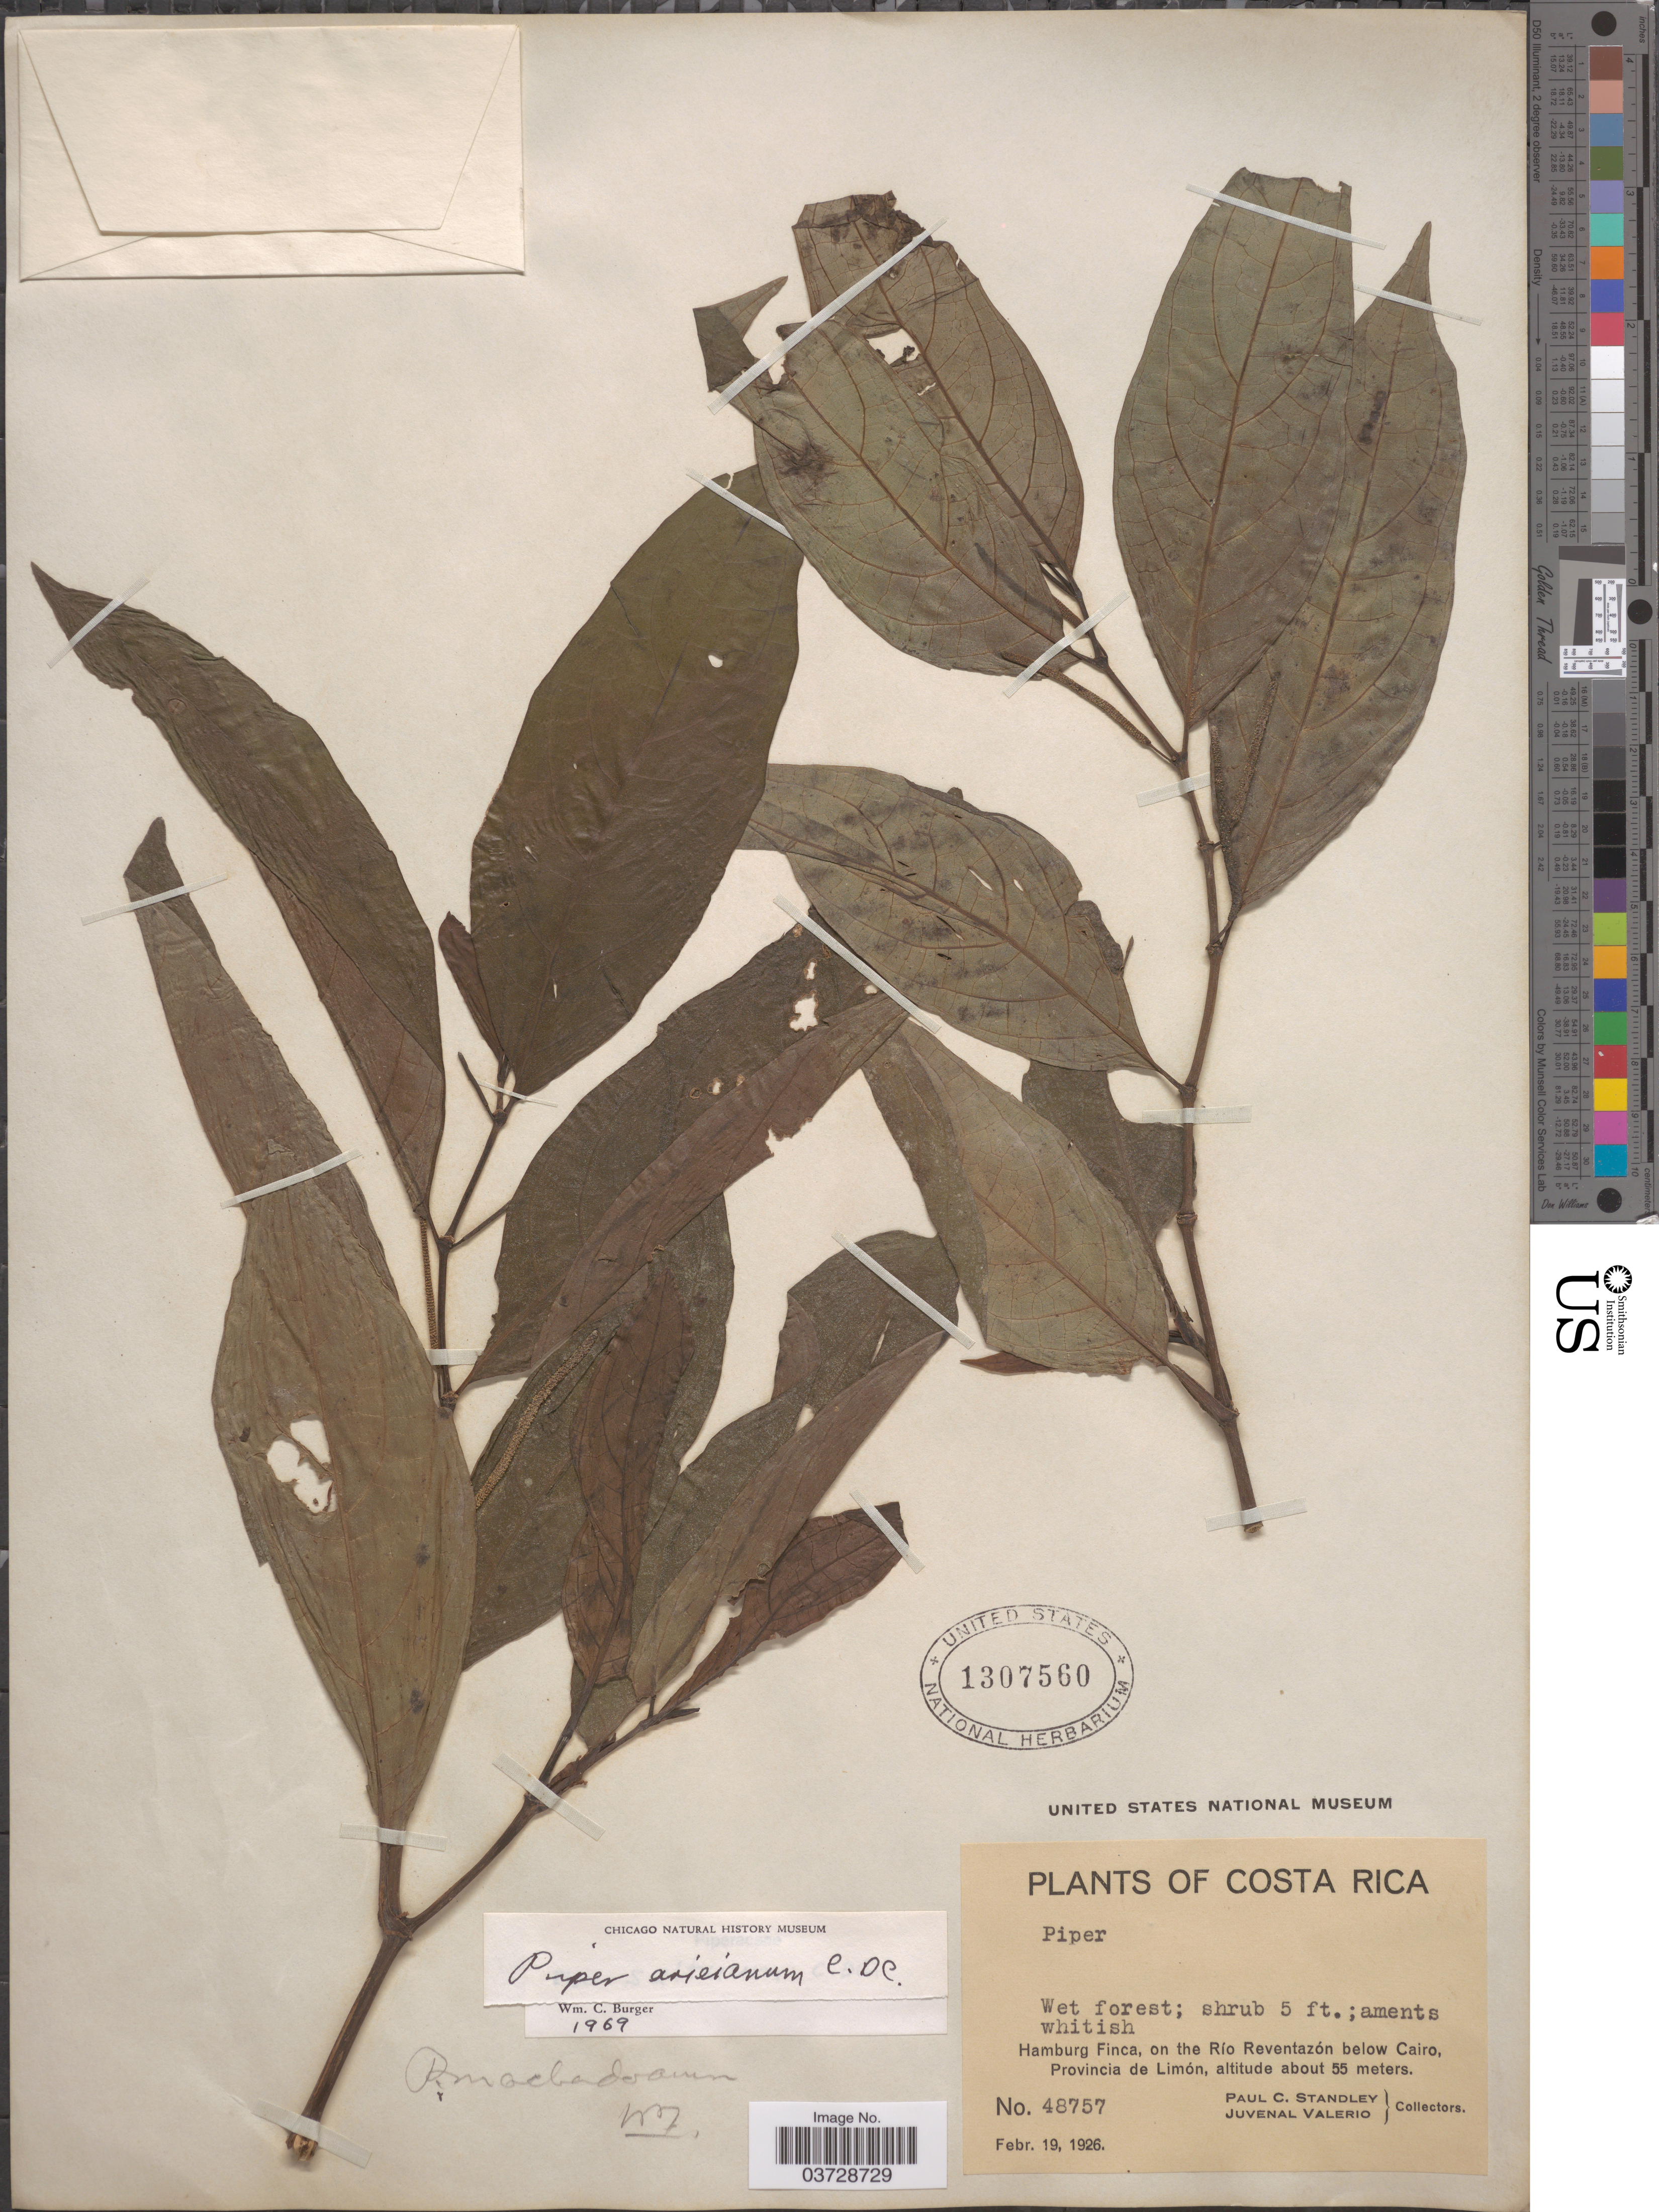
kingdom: Plantae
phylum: Tracheophyta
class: Magnoliopsida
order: Piperales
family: Piperaceae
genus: Piper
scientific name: Piper arieianum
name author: C. DC.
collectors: P. C. Standley & J. Valerio R.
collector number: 48757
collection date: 1926-02-19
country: Costa Rica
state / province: Limón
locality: Hamburg Finca, on the Río Reventazón below Cairo.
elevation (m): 55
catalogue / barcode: US 1307560